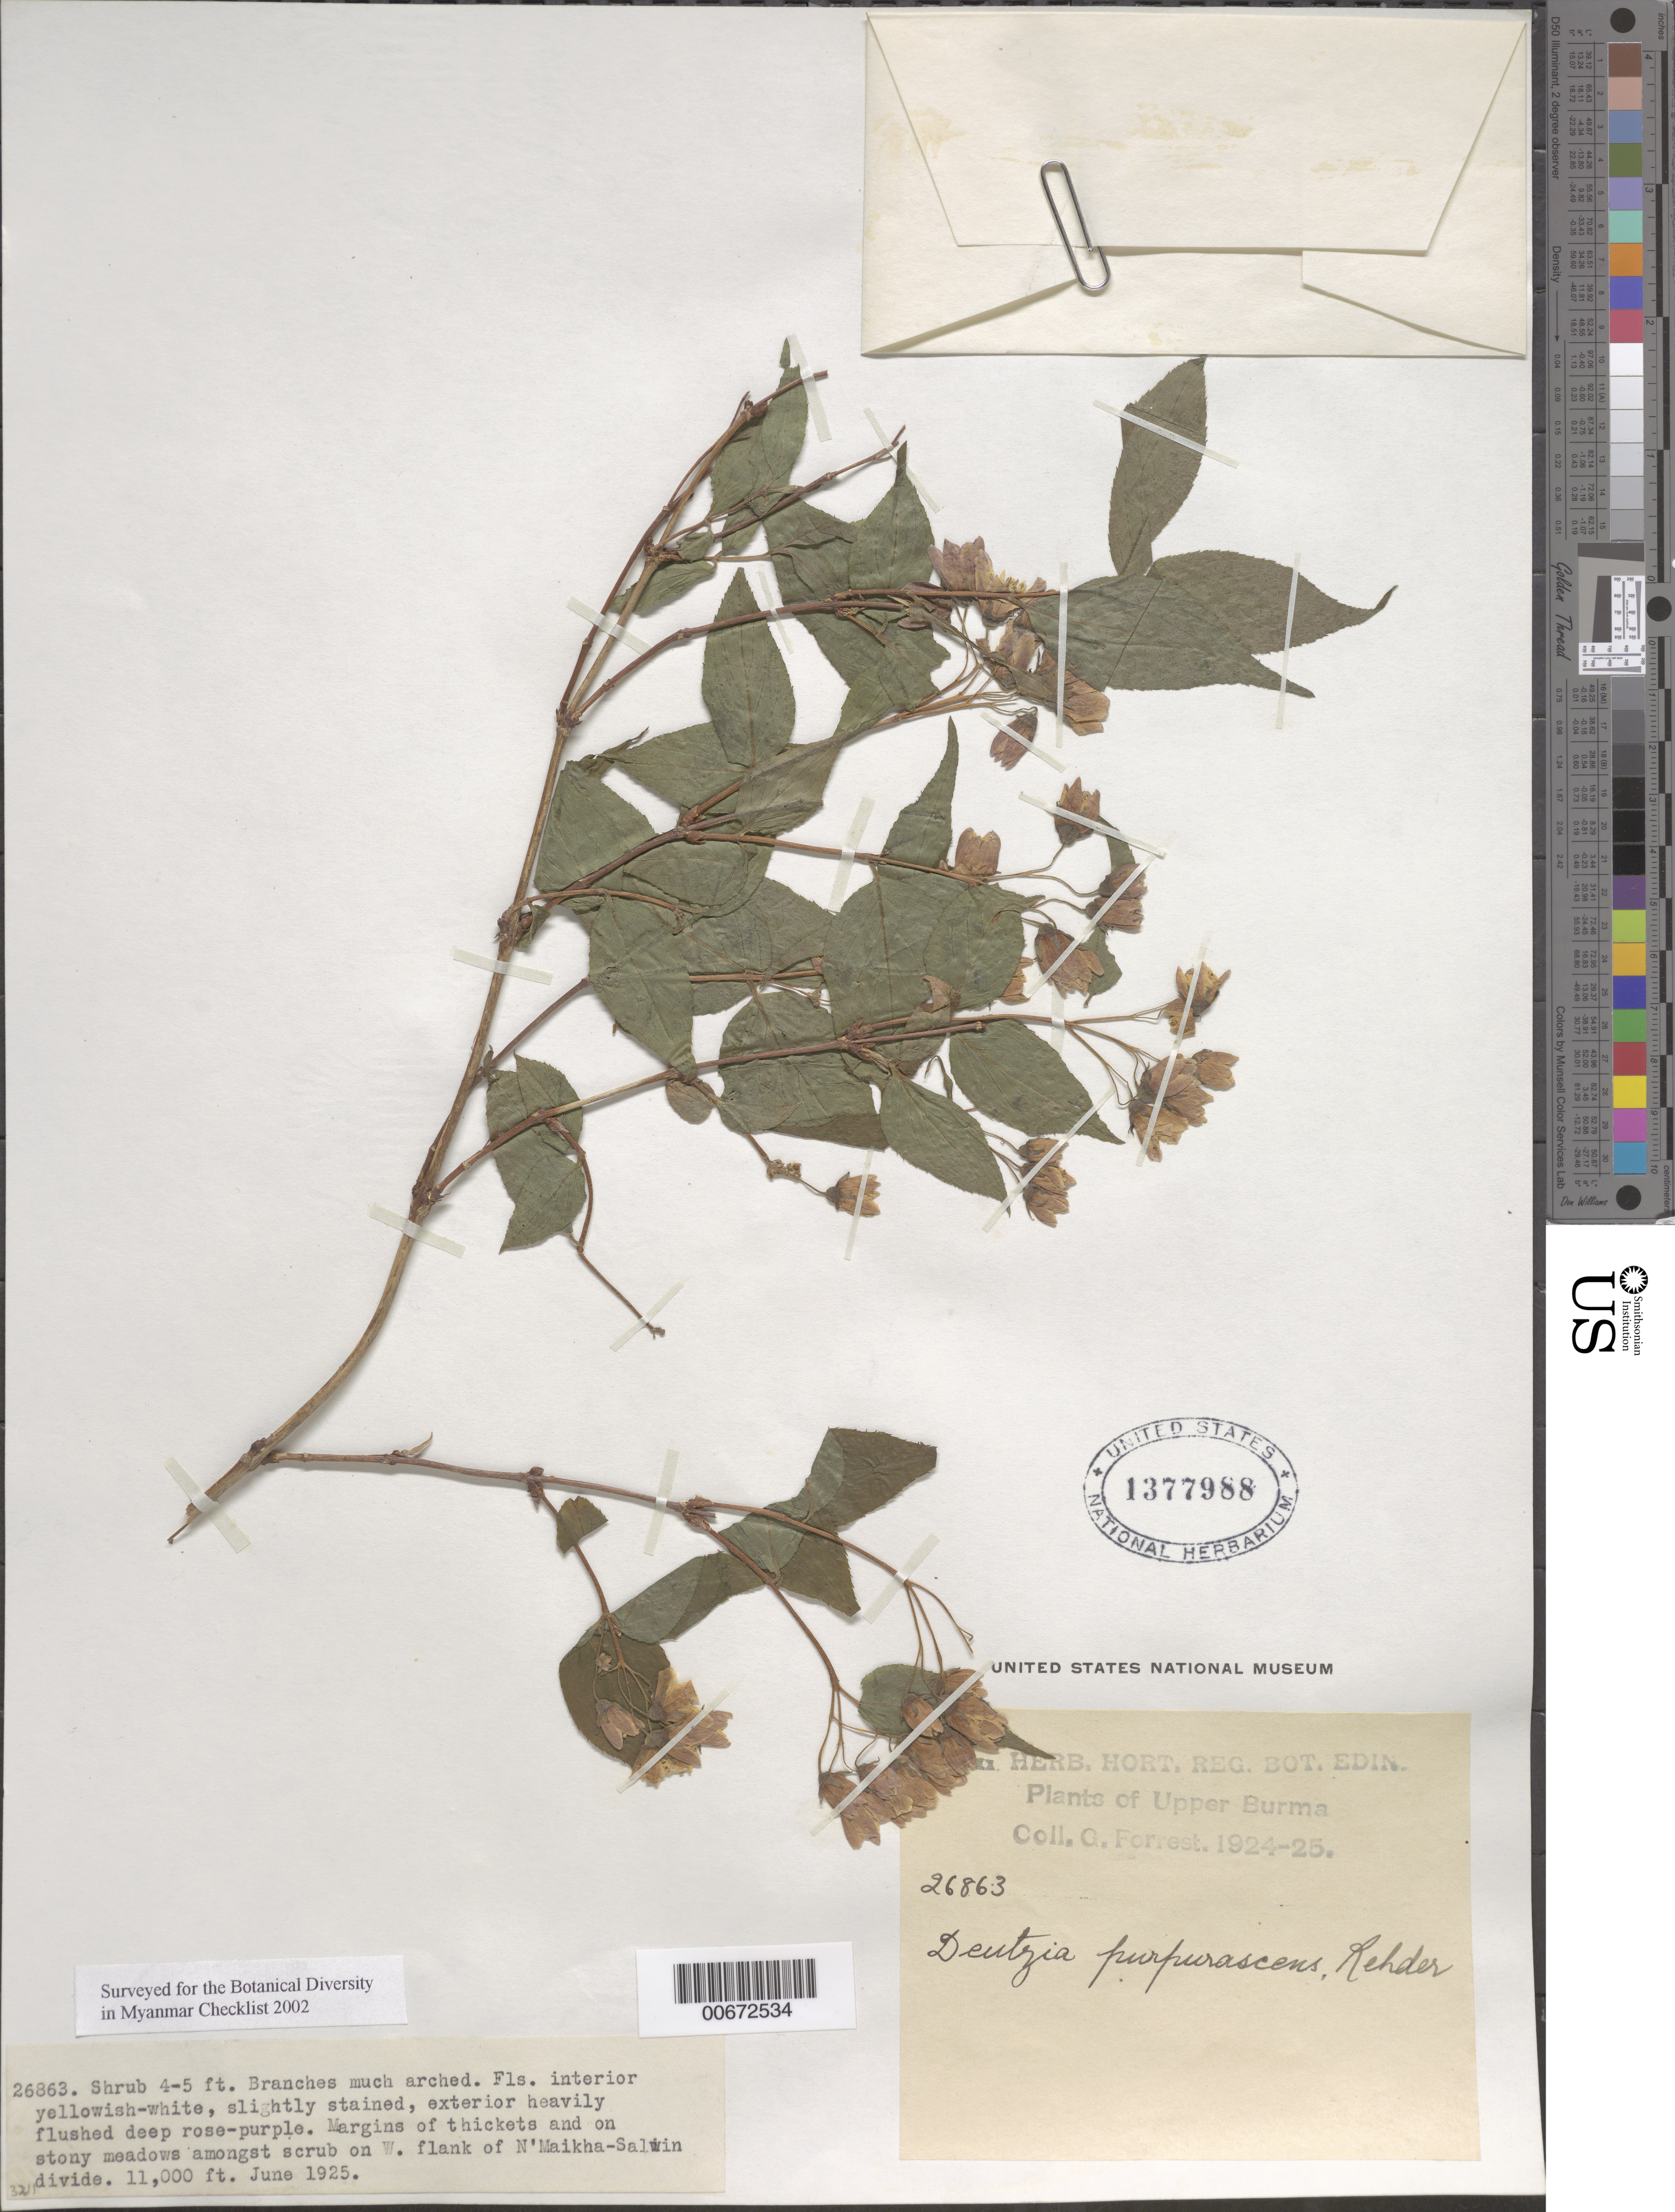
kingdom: Plantae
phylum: Tracheophyta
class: Magnoliopsida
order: Cornales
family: Hydrangeaceae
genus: Deutzia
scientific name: Deutzia purpurascens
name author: Rehder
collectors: G. Forrest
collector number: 26863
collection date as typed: Jun 1925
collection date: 1925-06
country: Myanmar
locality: Upper Burma, W flank of N'Maikha-Salwin Divide.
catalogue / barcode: US 1377988